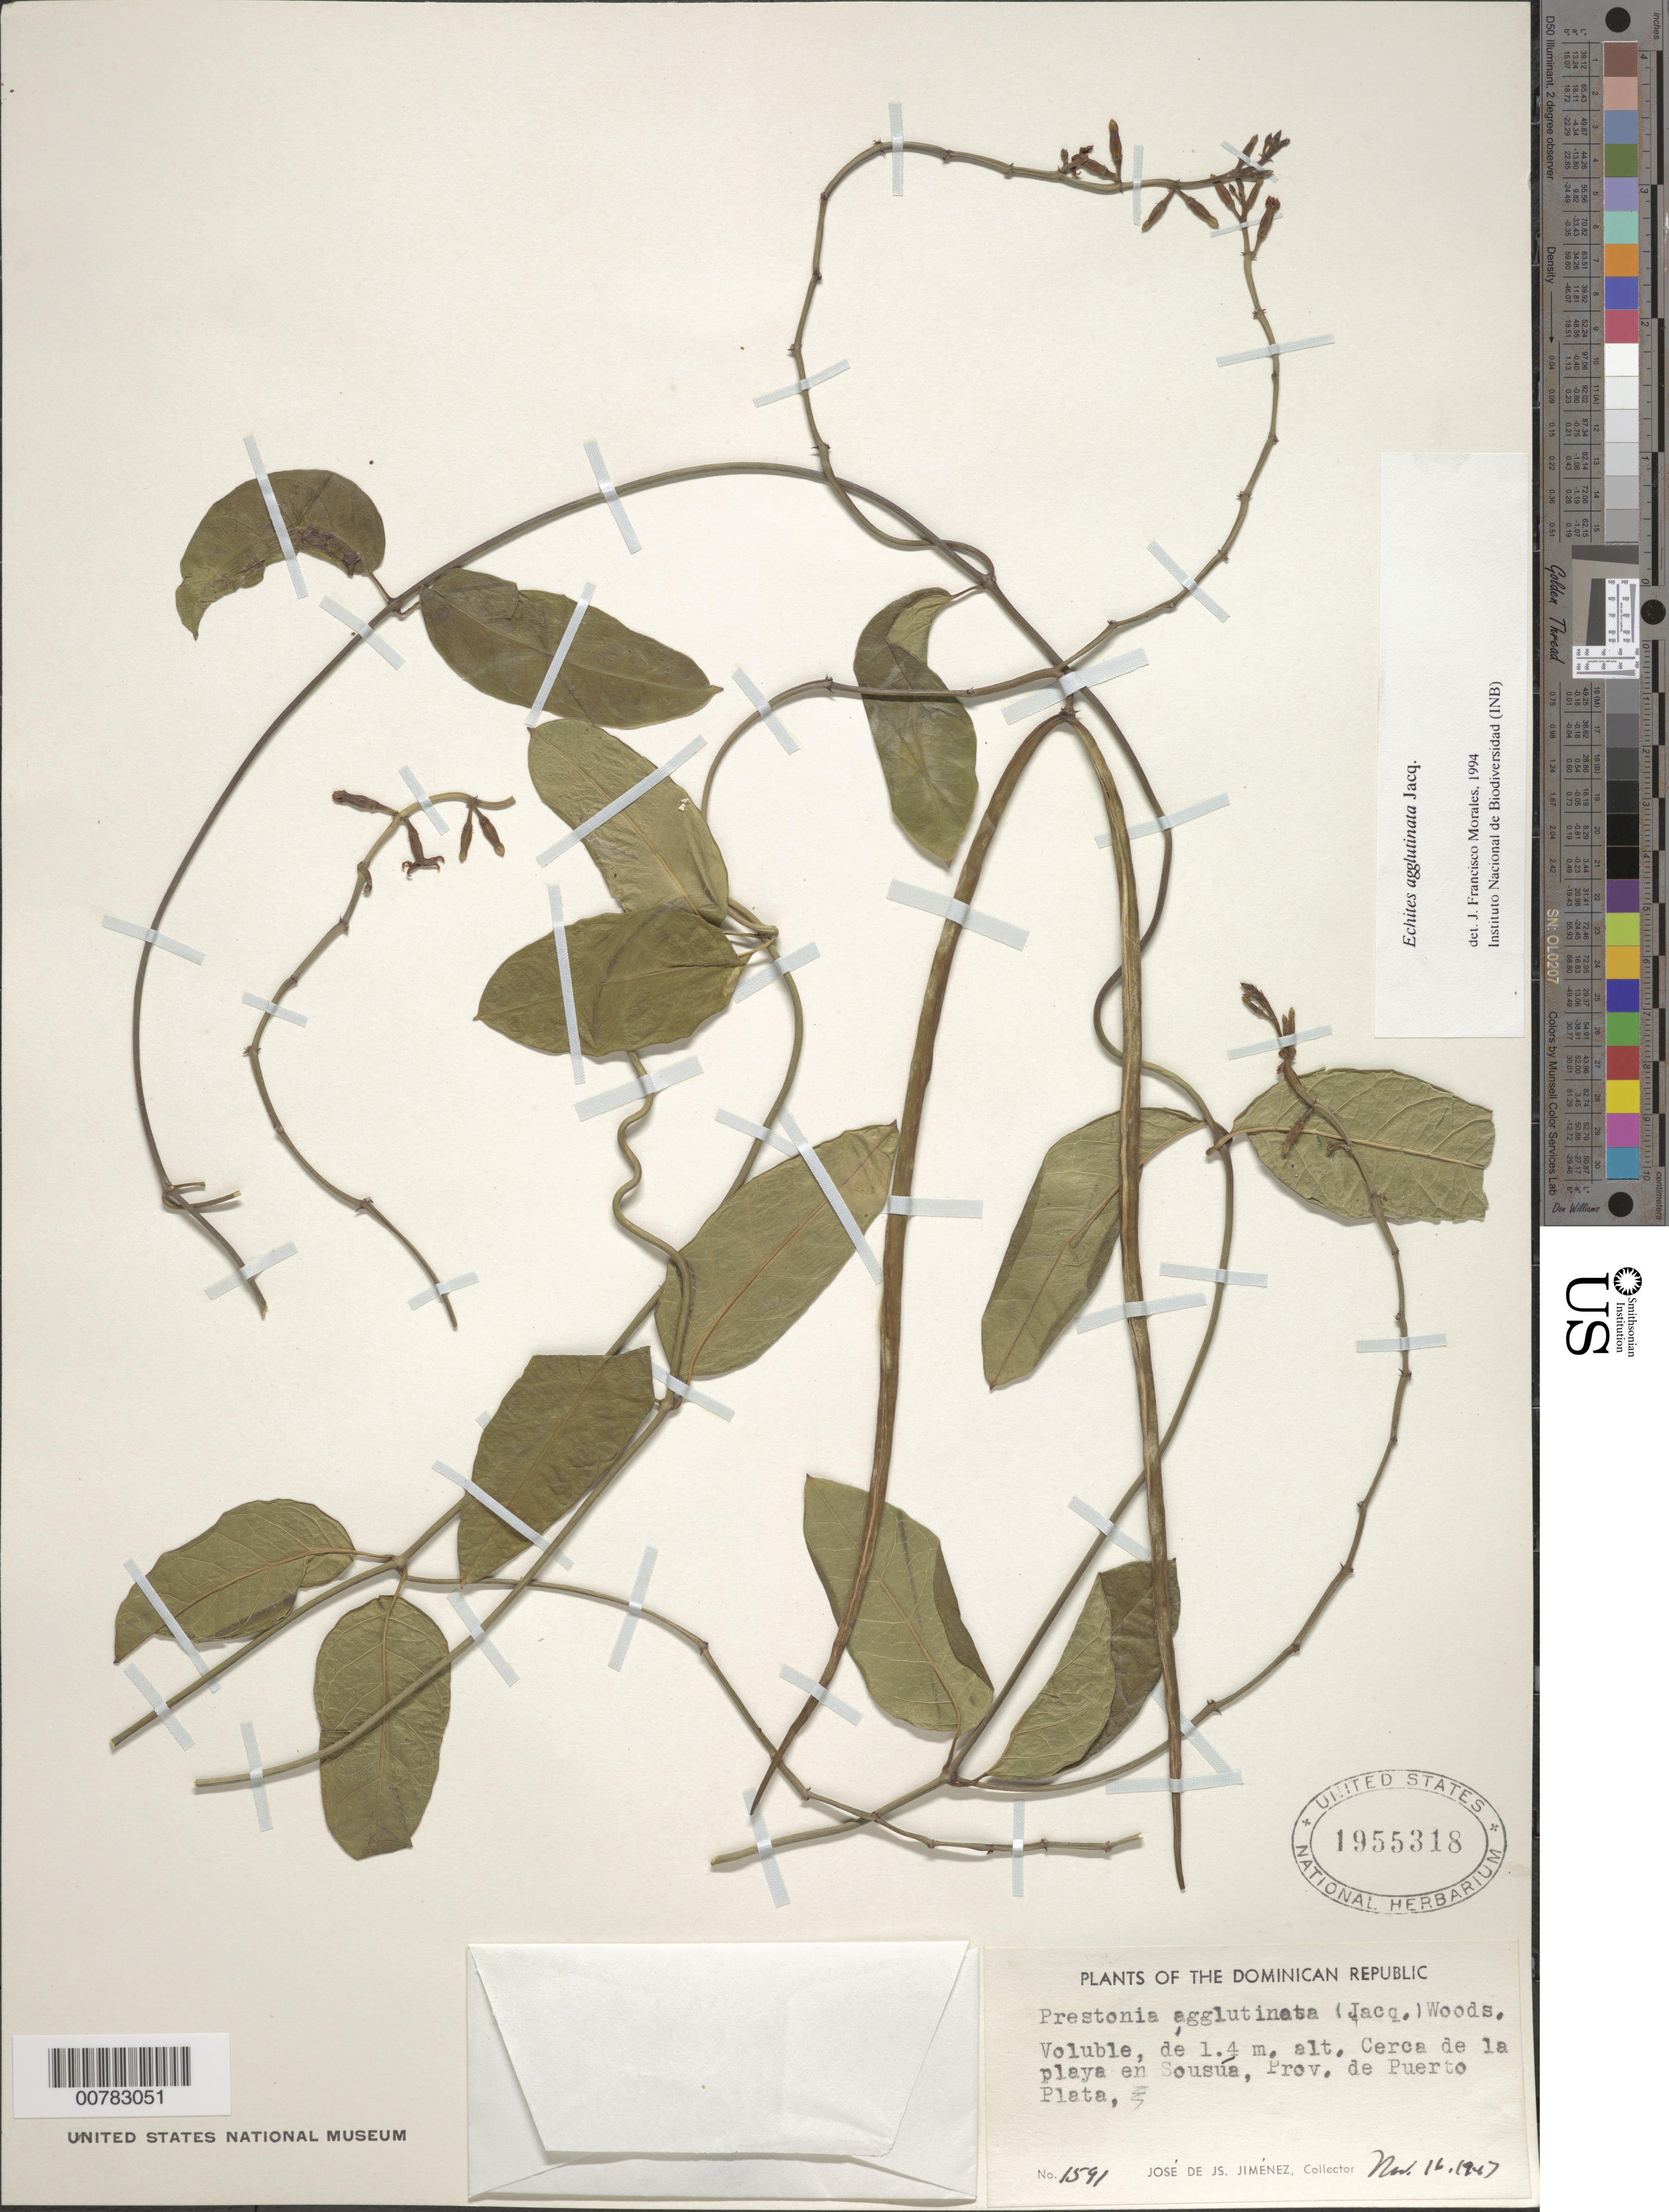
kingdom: Plantae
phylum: Tracheophyta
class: Magnoliopsida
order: Gentianales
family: Apocynaceae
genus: Echites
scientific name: Echites agglutinatus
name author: Jacq.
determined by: Morales, J. F.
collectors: J. J. Jiménez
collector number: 1591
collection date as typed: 16 Nov 1947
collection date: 1947-11-16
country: Dominican Republic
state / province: Puerto Plata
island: Hispaniola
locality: Close to Sousúa beach.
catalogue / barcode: US 1955318